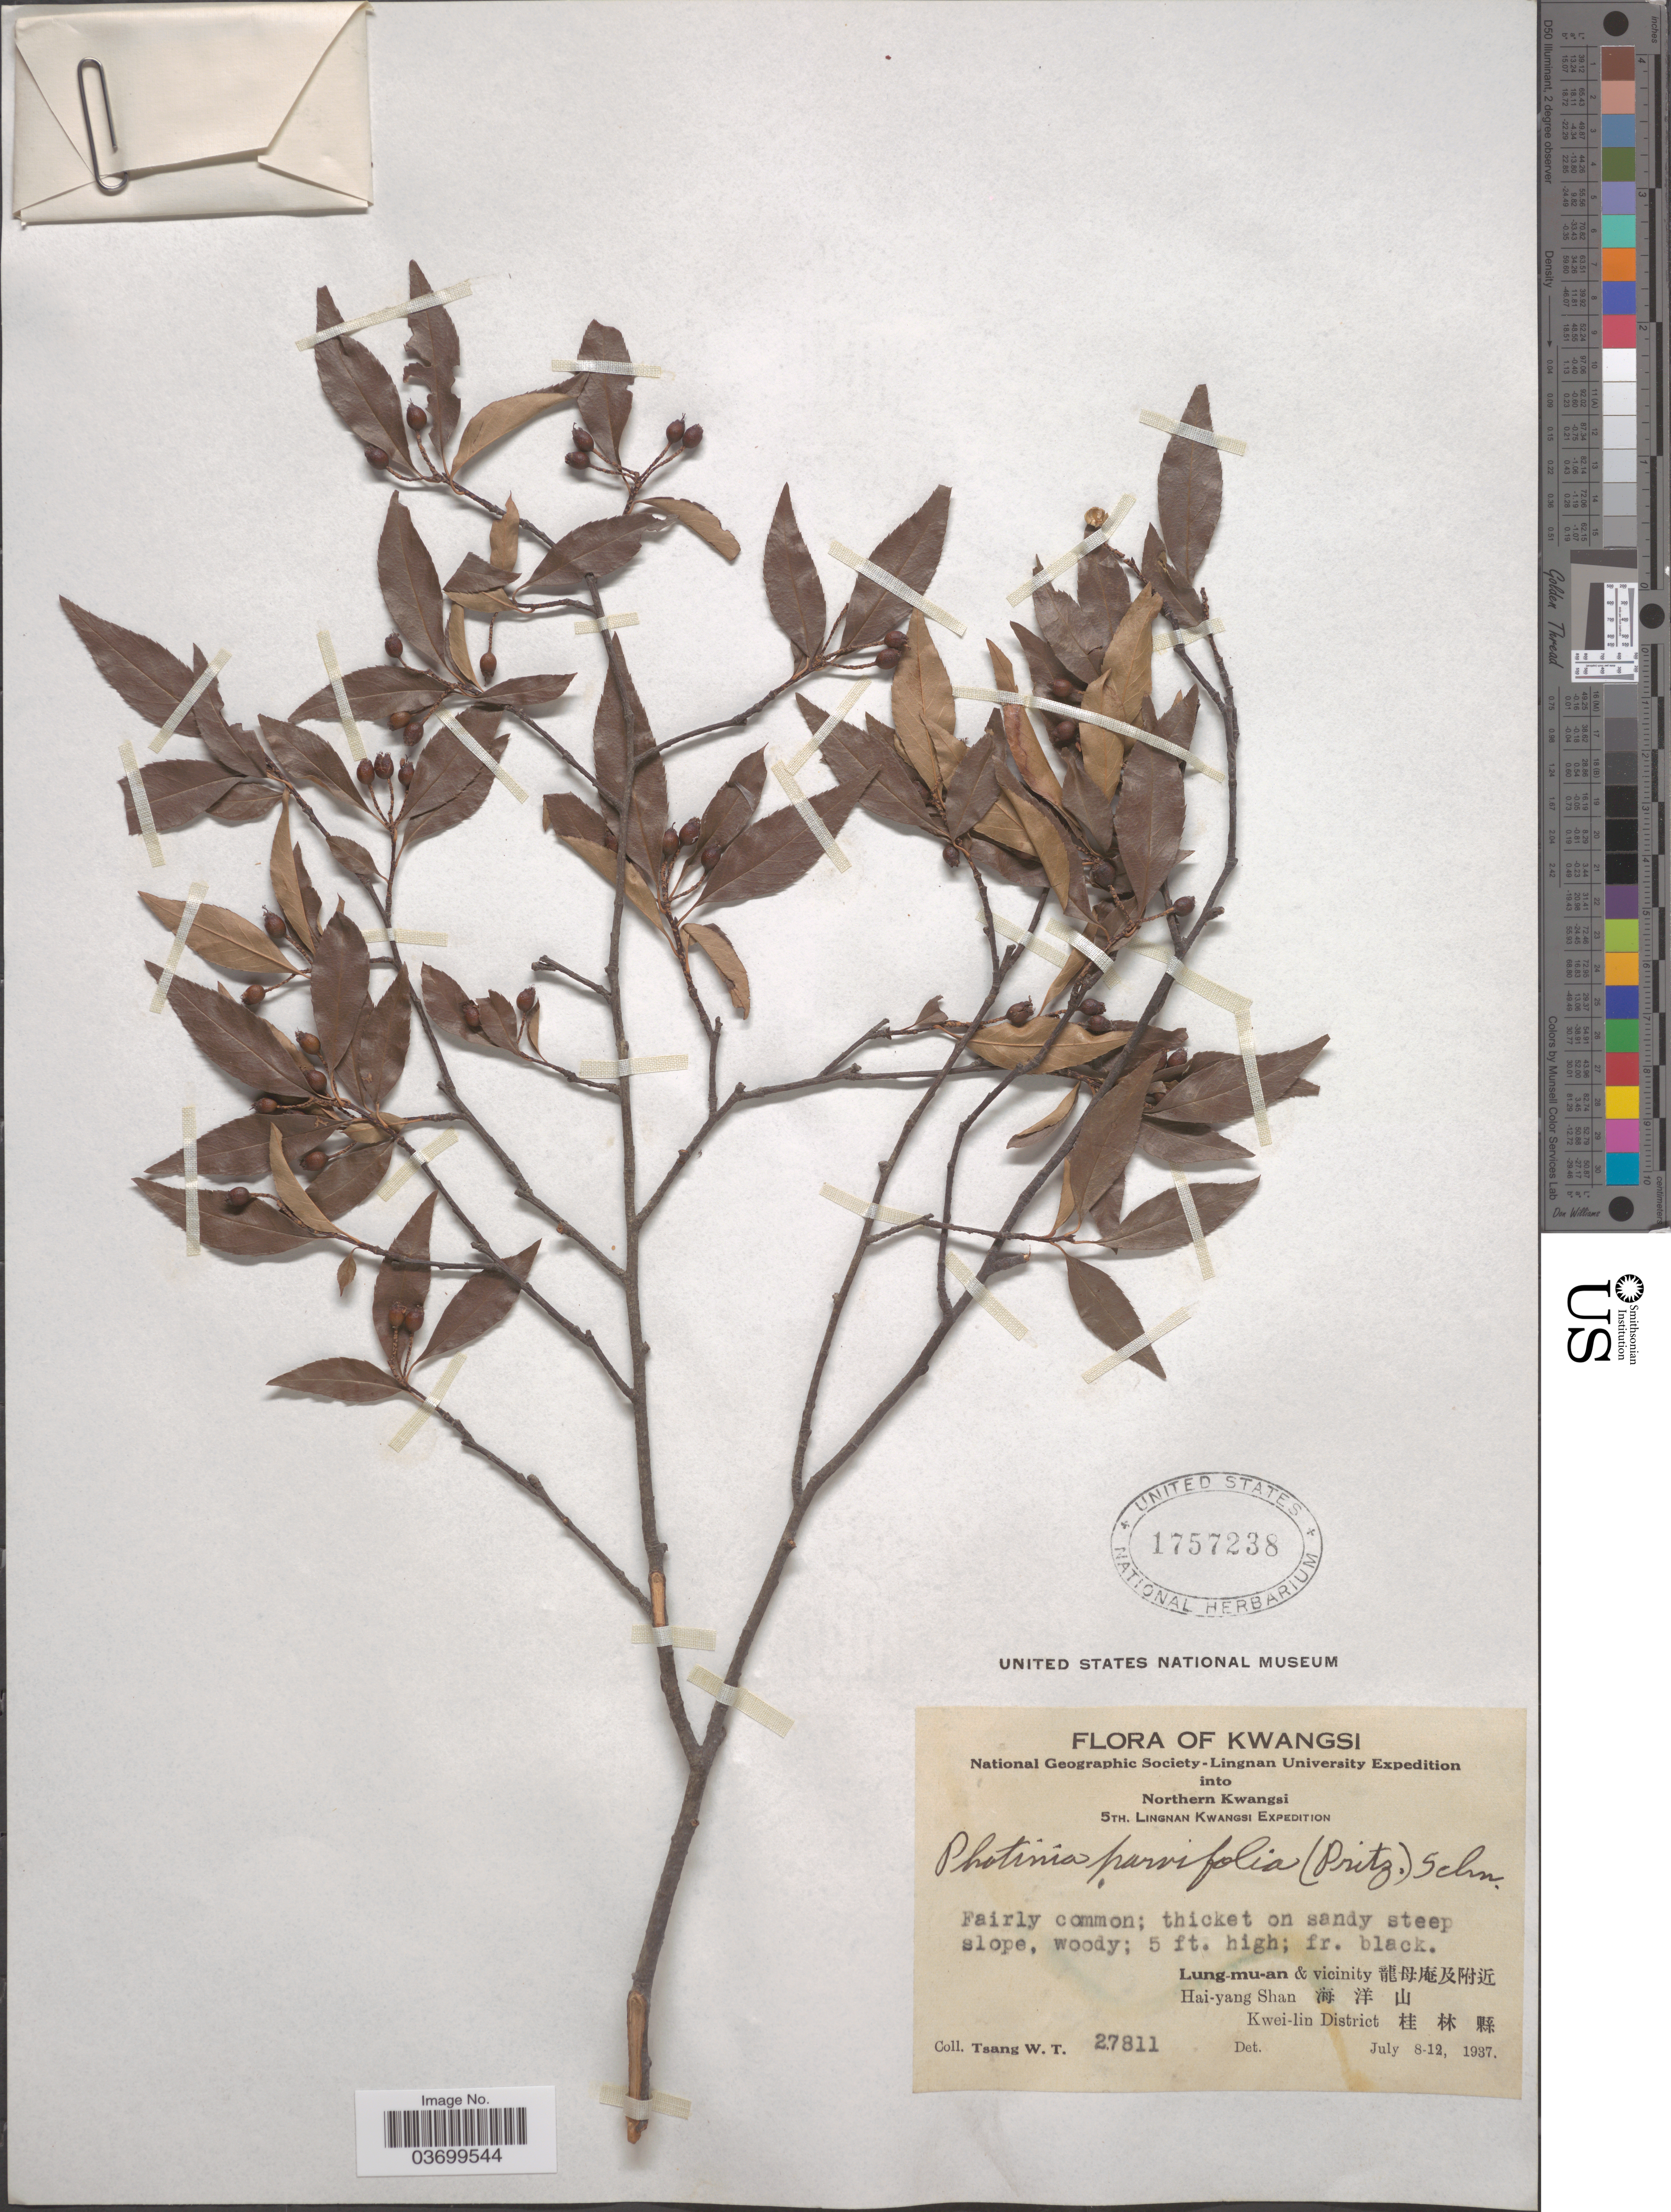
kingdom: Plantae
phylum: Tracheophyta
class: Magnoliopsida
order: Rosales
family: Rosaceae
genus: Photinia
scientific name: Photinia parvifolia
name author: (E. Pritz.) C.K. Schneid.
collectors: W. T. Tsang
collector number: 27811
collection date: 1937-07-08/1937-07-12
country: China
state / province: Guangxi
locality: Kwangsi. Northern Kwangsi. Lung-mu-an & vicinity X. Hai-yang Shan X. Kwei-lin District X.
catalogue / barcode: US 1757238